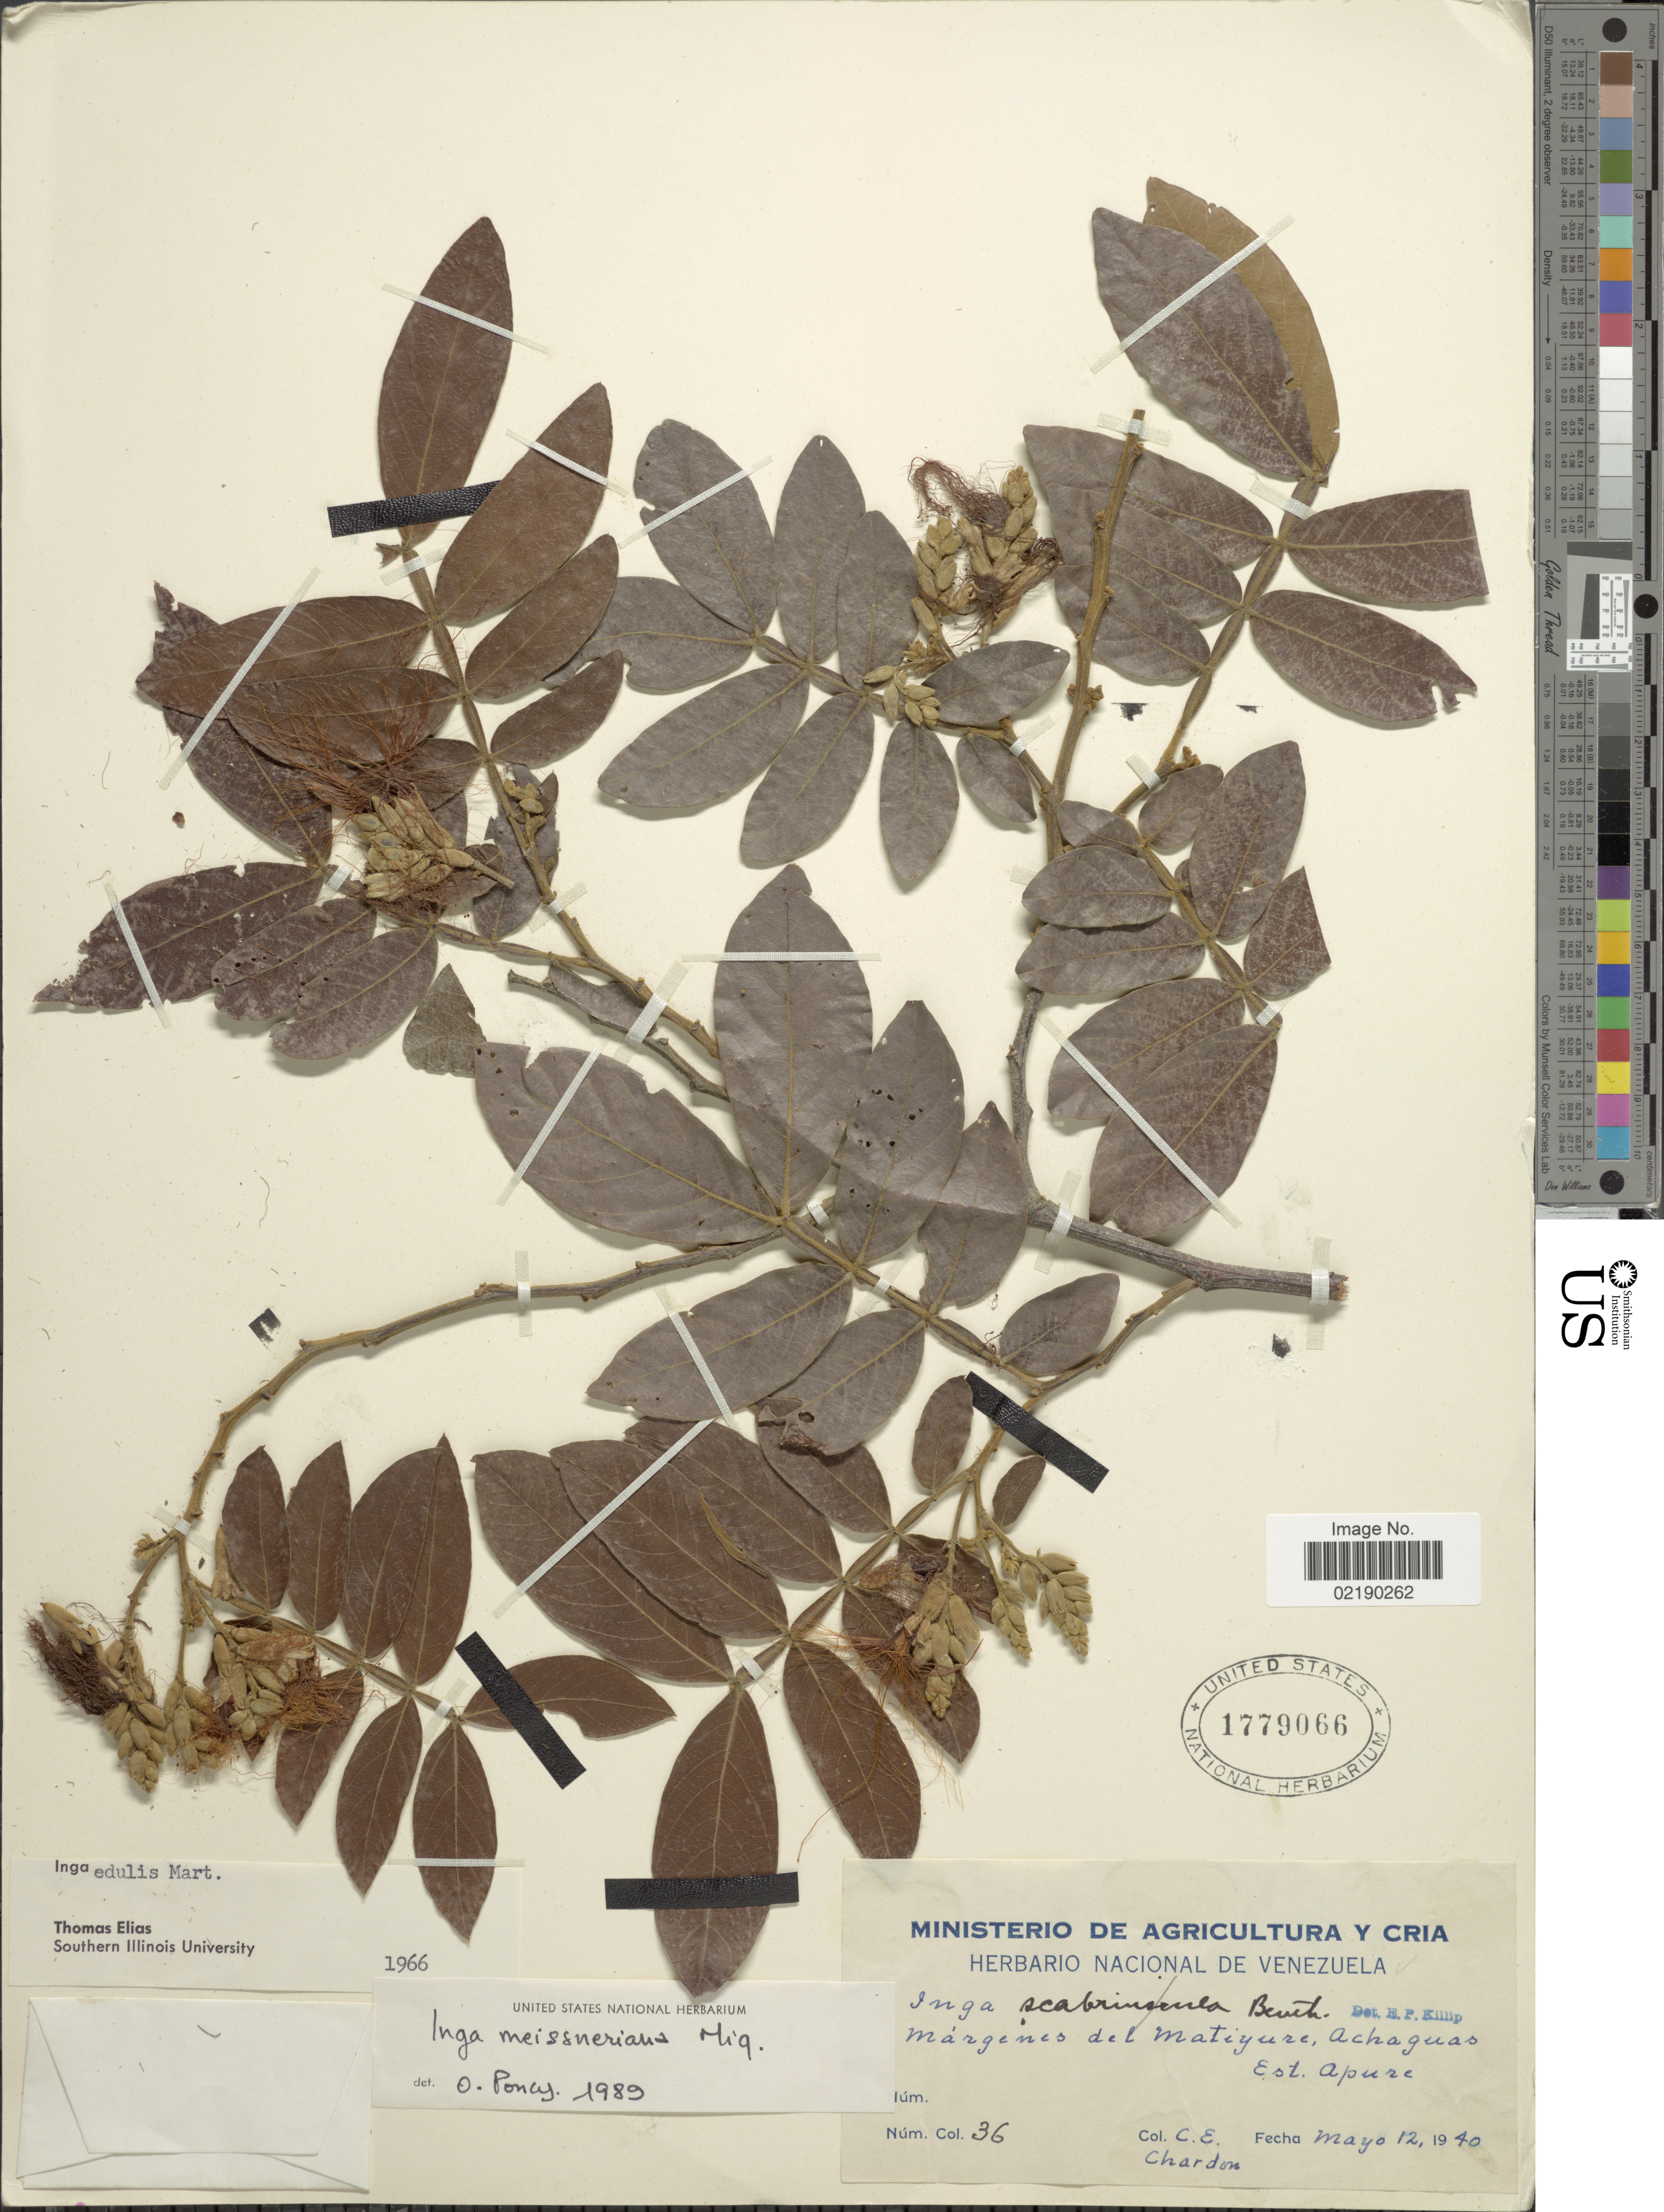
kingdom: Plantae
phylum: Tracheophyta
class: Magnoliopsida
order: Fabales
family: Fabaceae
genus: Inga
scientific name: Inga vera subsp. affinis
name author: (DC.) T.D. Penn.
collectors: C. E. Chardón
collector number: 36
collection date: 1940-05-12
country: Venezuela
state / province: Apure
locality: Margenes del Matiyure, Achaguas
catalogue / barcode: US 1779066